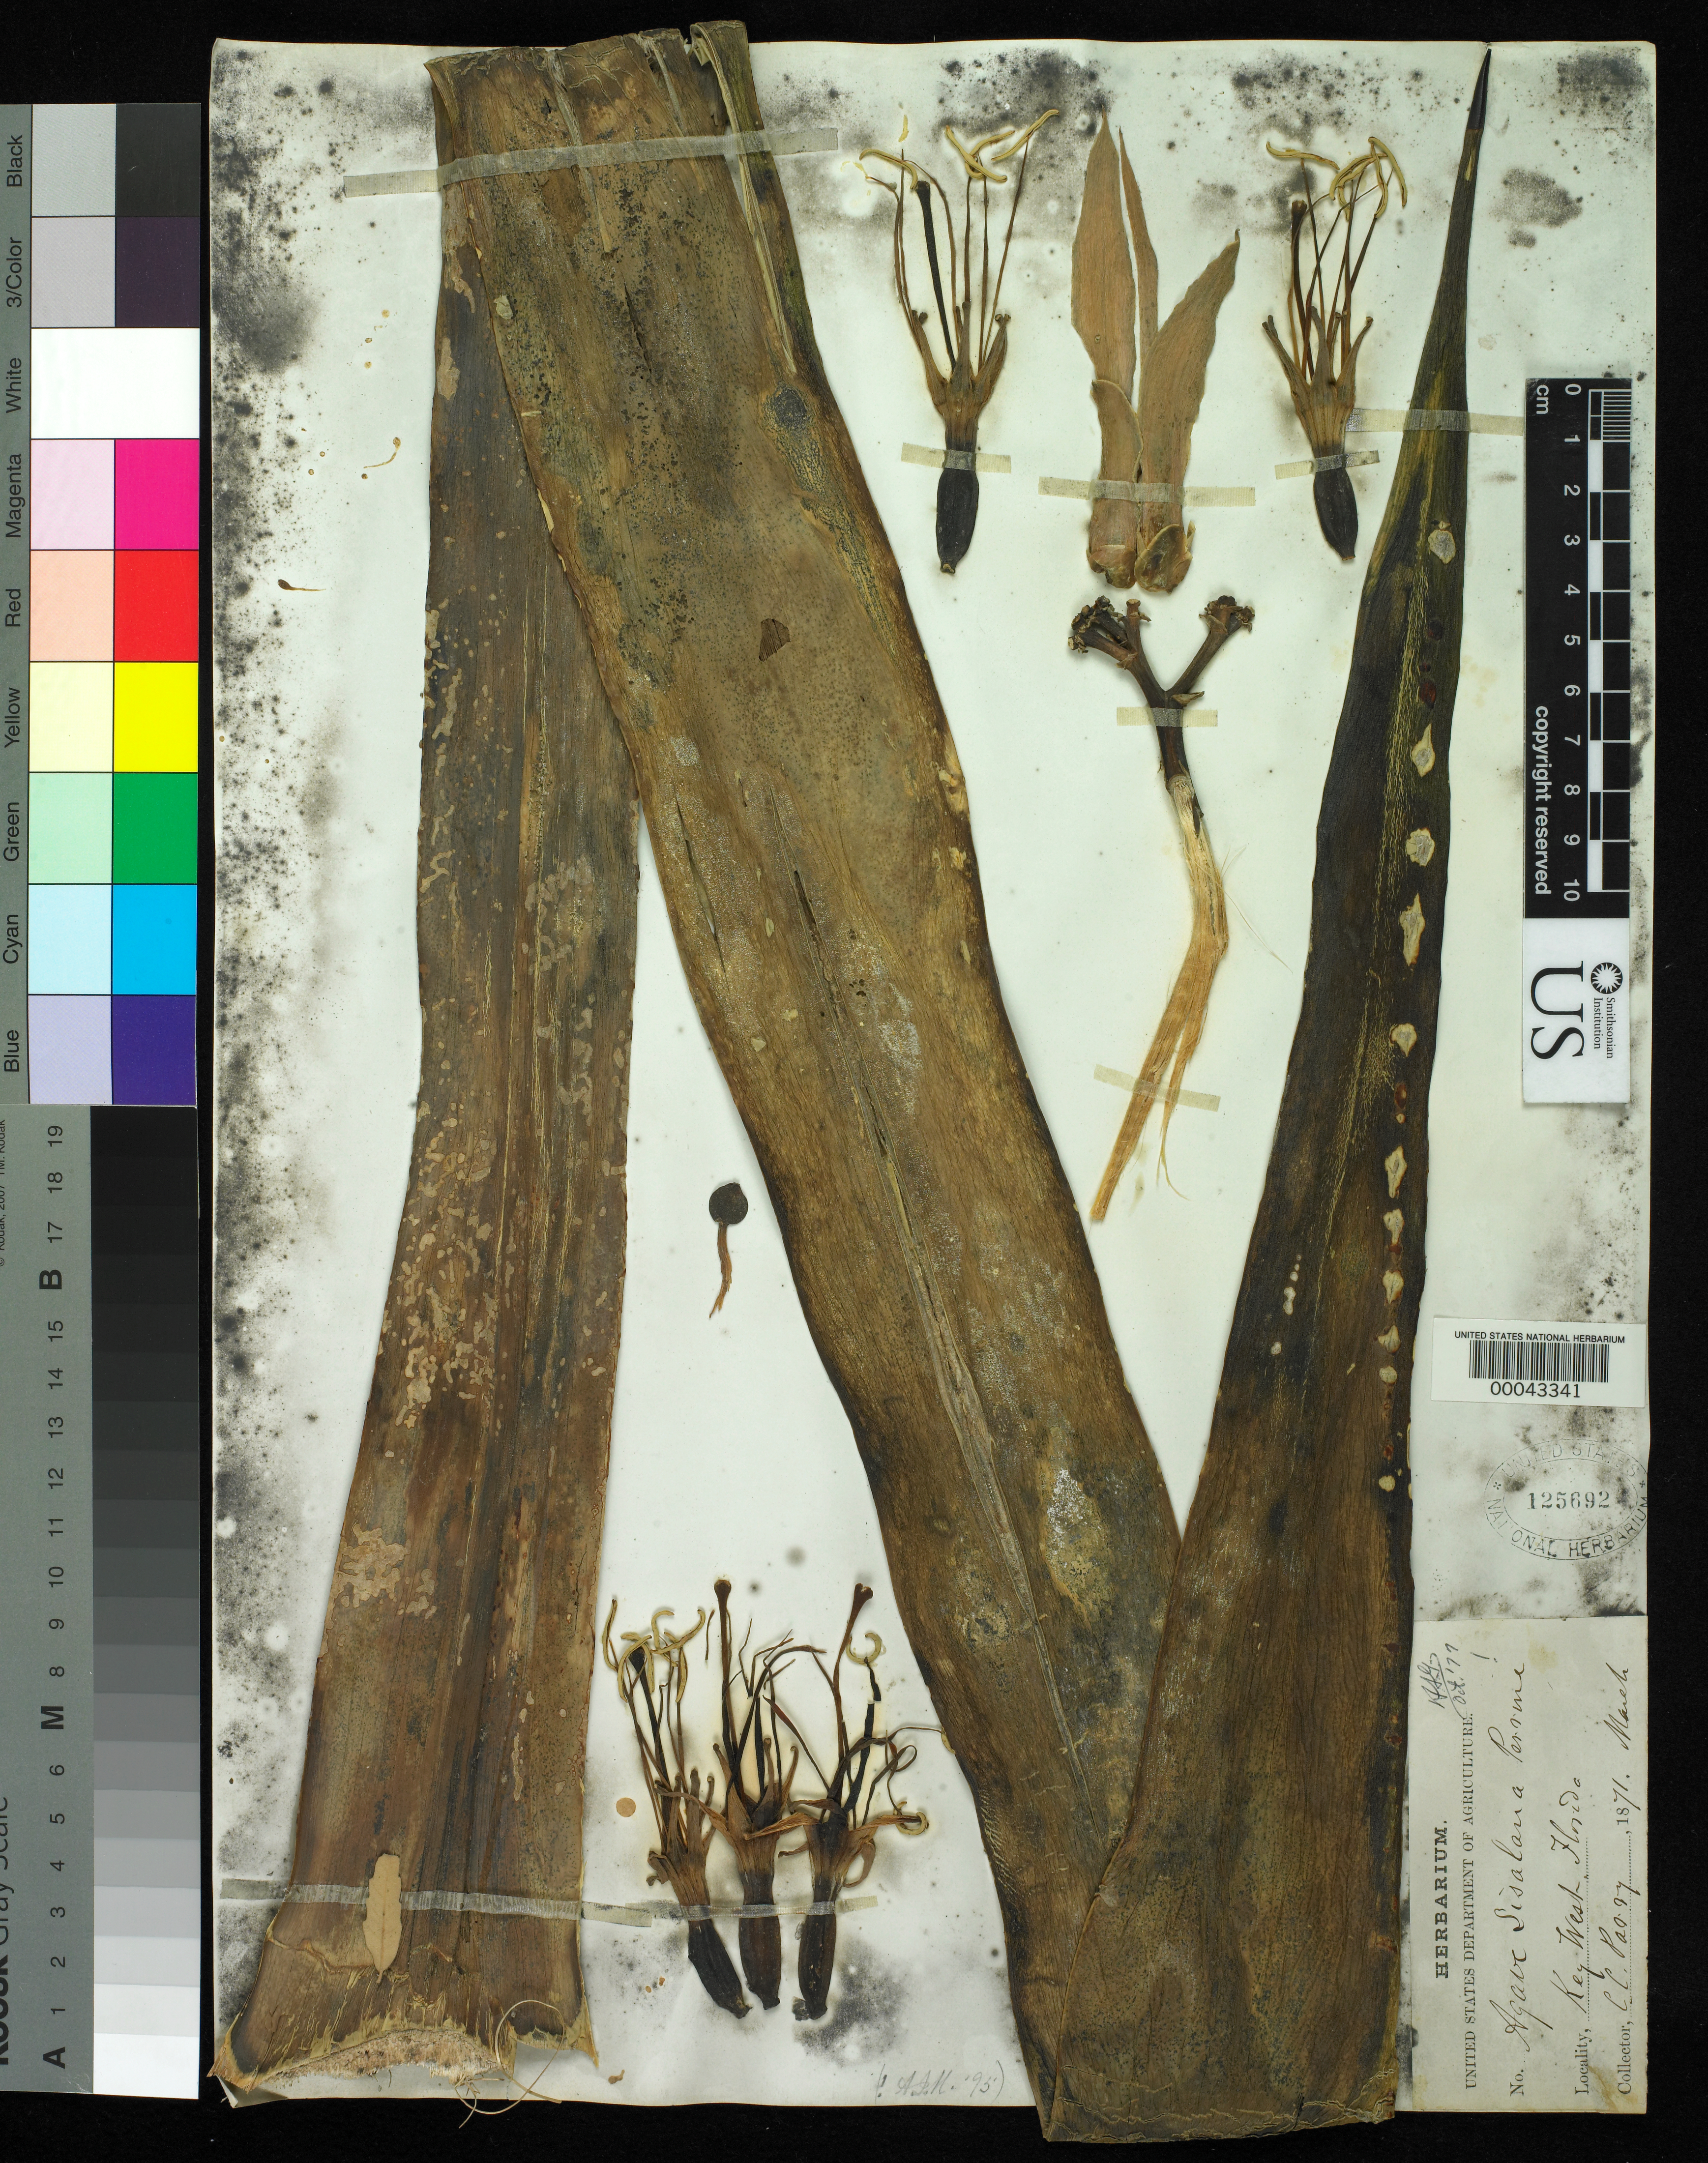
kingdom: Plantae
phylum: Tracheophyta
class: Liliopsida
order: Asparagales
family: Asparagaceae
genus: Agave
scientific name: Agave sisalana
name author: Perrine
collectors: C. C. Parry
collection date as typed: Mar 1871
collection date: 1871-03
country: United States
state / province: Florida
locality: Key west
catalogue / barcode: US 125692